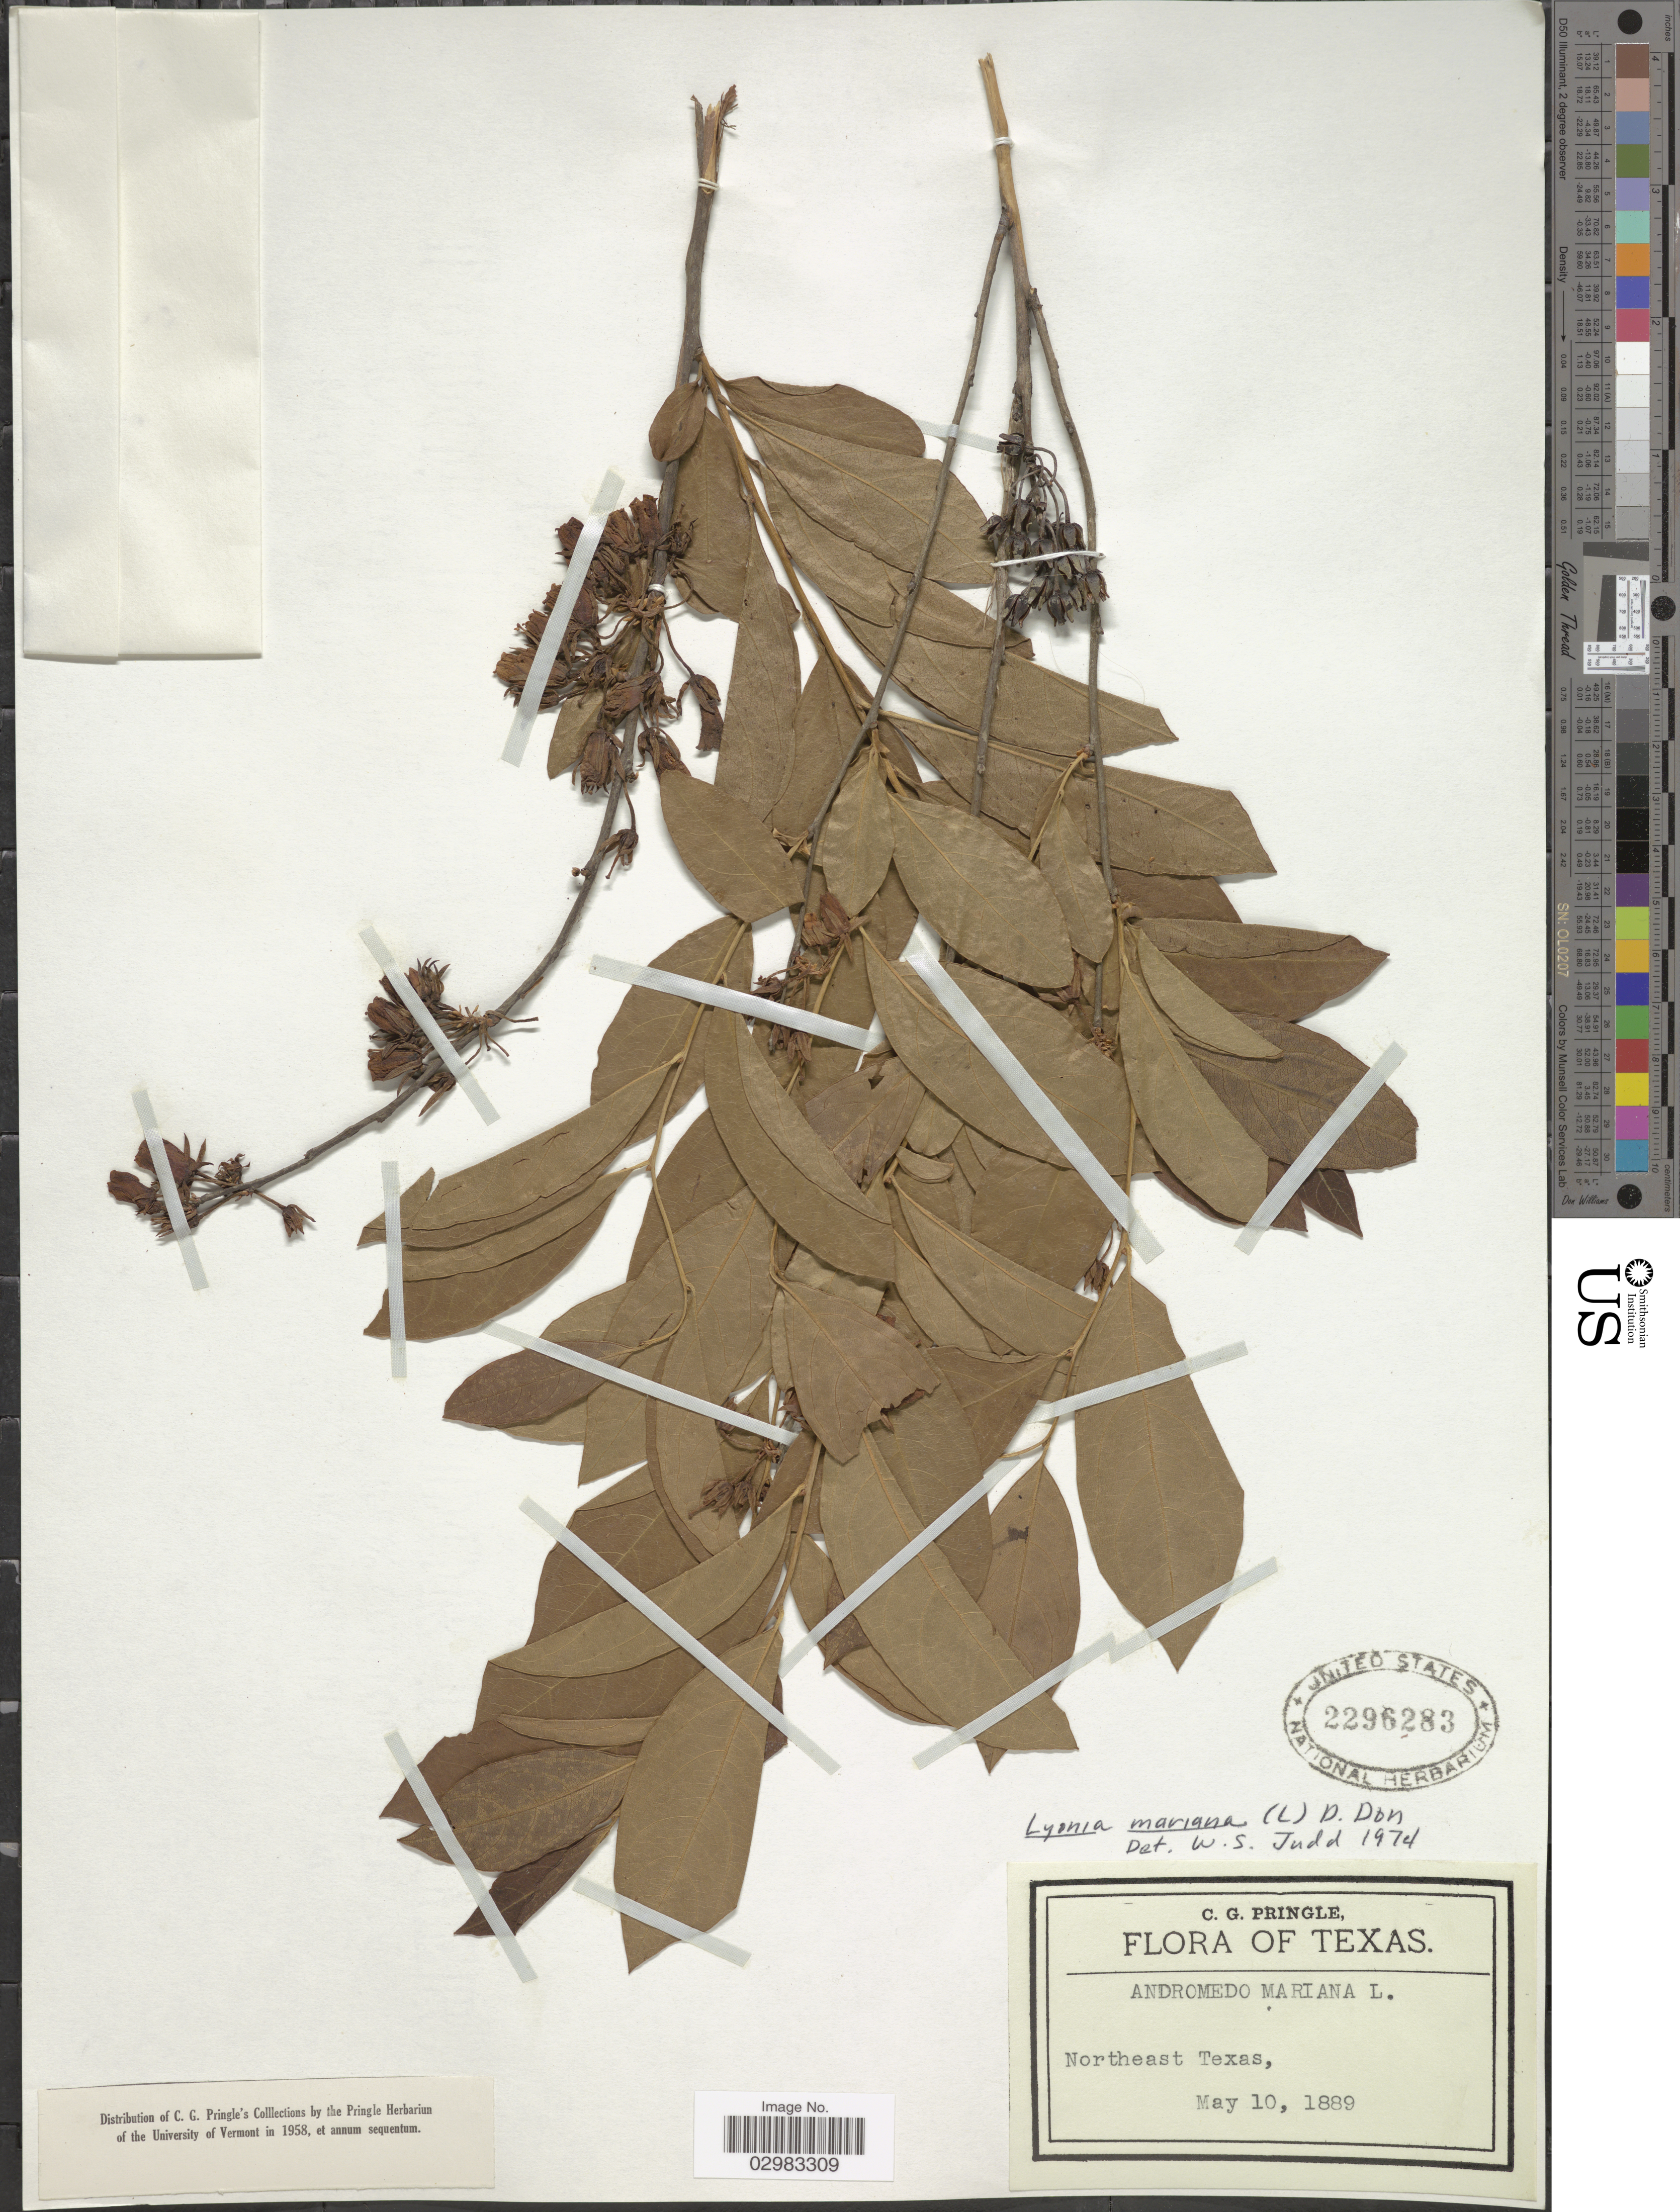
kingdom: Plantae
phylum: Tracheophyta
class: Magnoliopsida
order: Ericales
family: Ericaceae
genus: Lyonia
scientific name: Lyonia mariana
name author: (L.) D. Don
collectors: C. G. Pringle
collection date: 1889-05-10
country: United States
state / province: Texas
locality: Northeast Texas.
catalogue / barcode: US 2296283